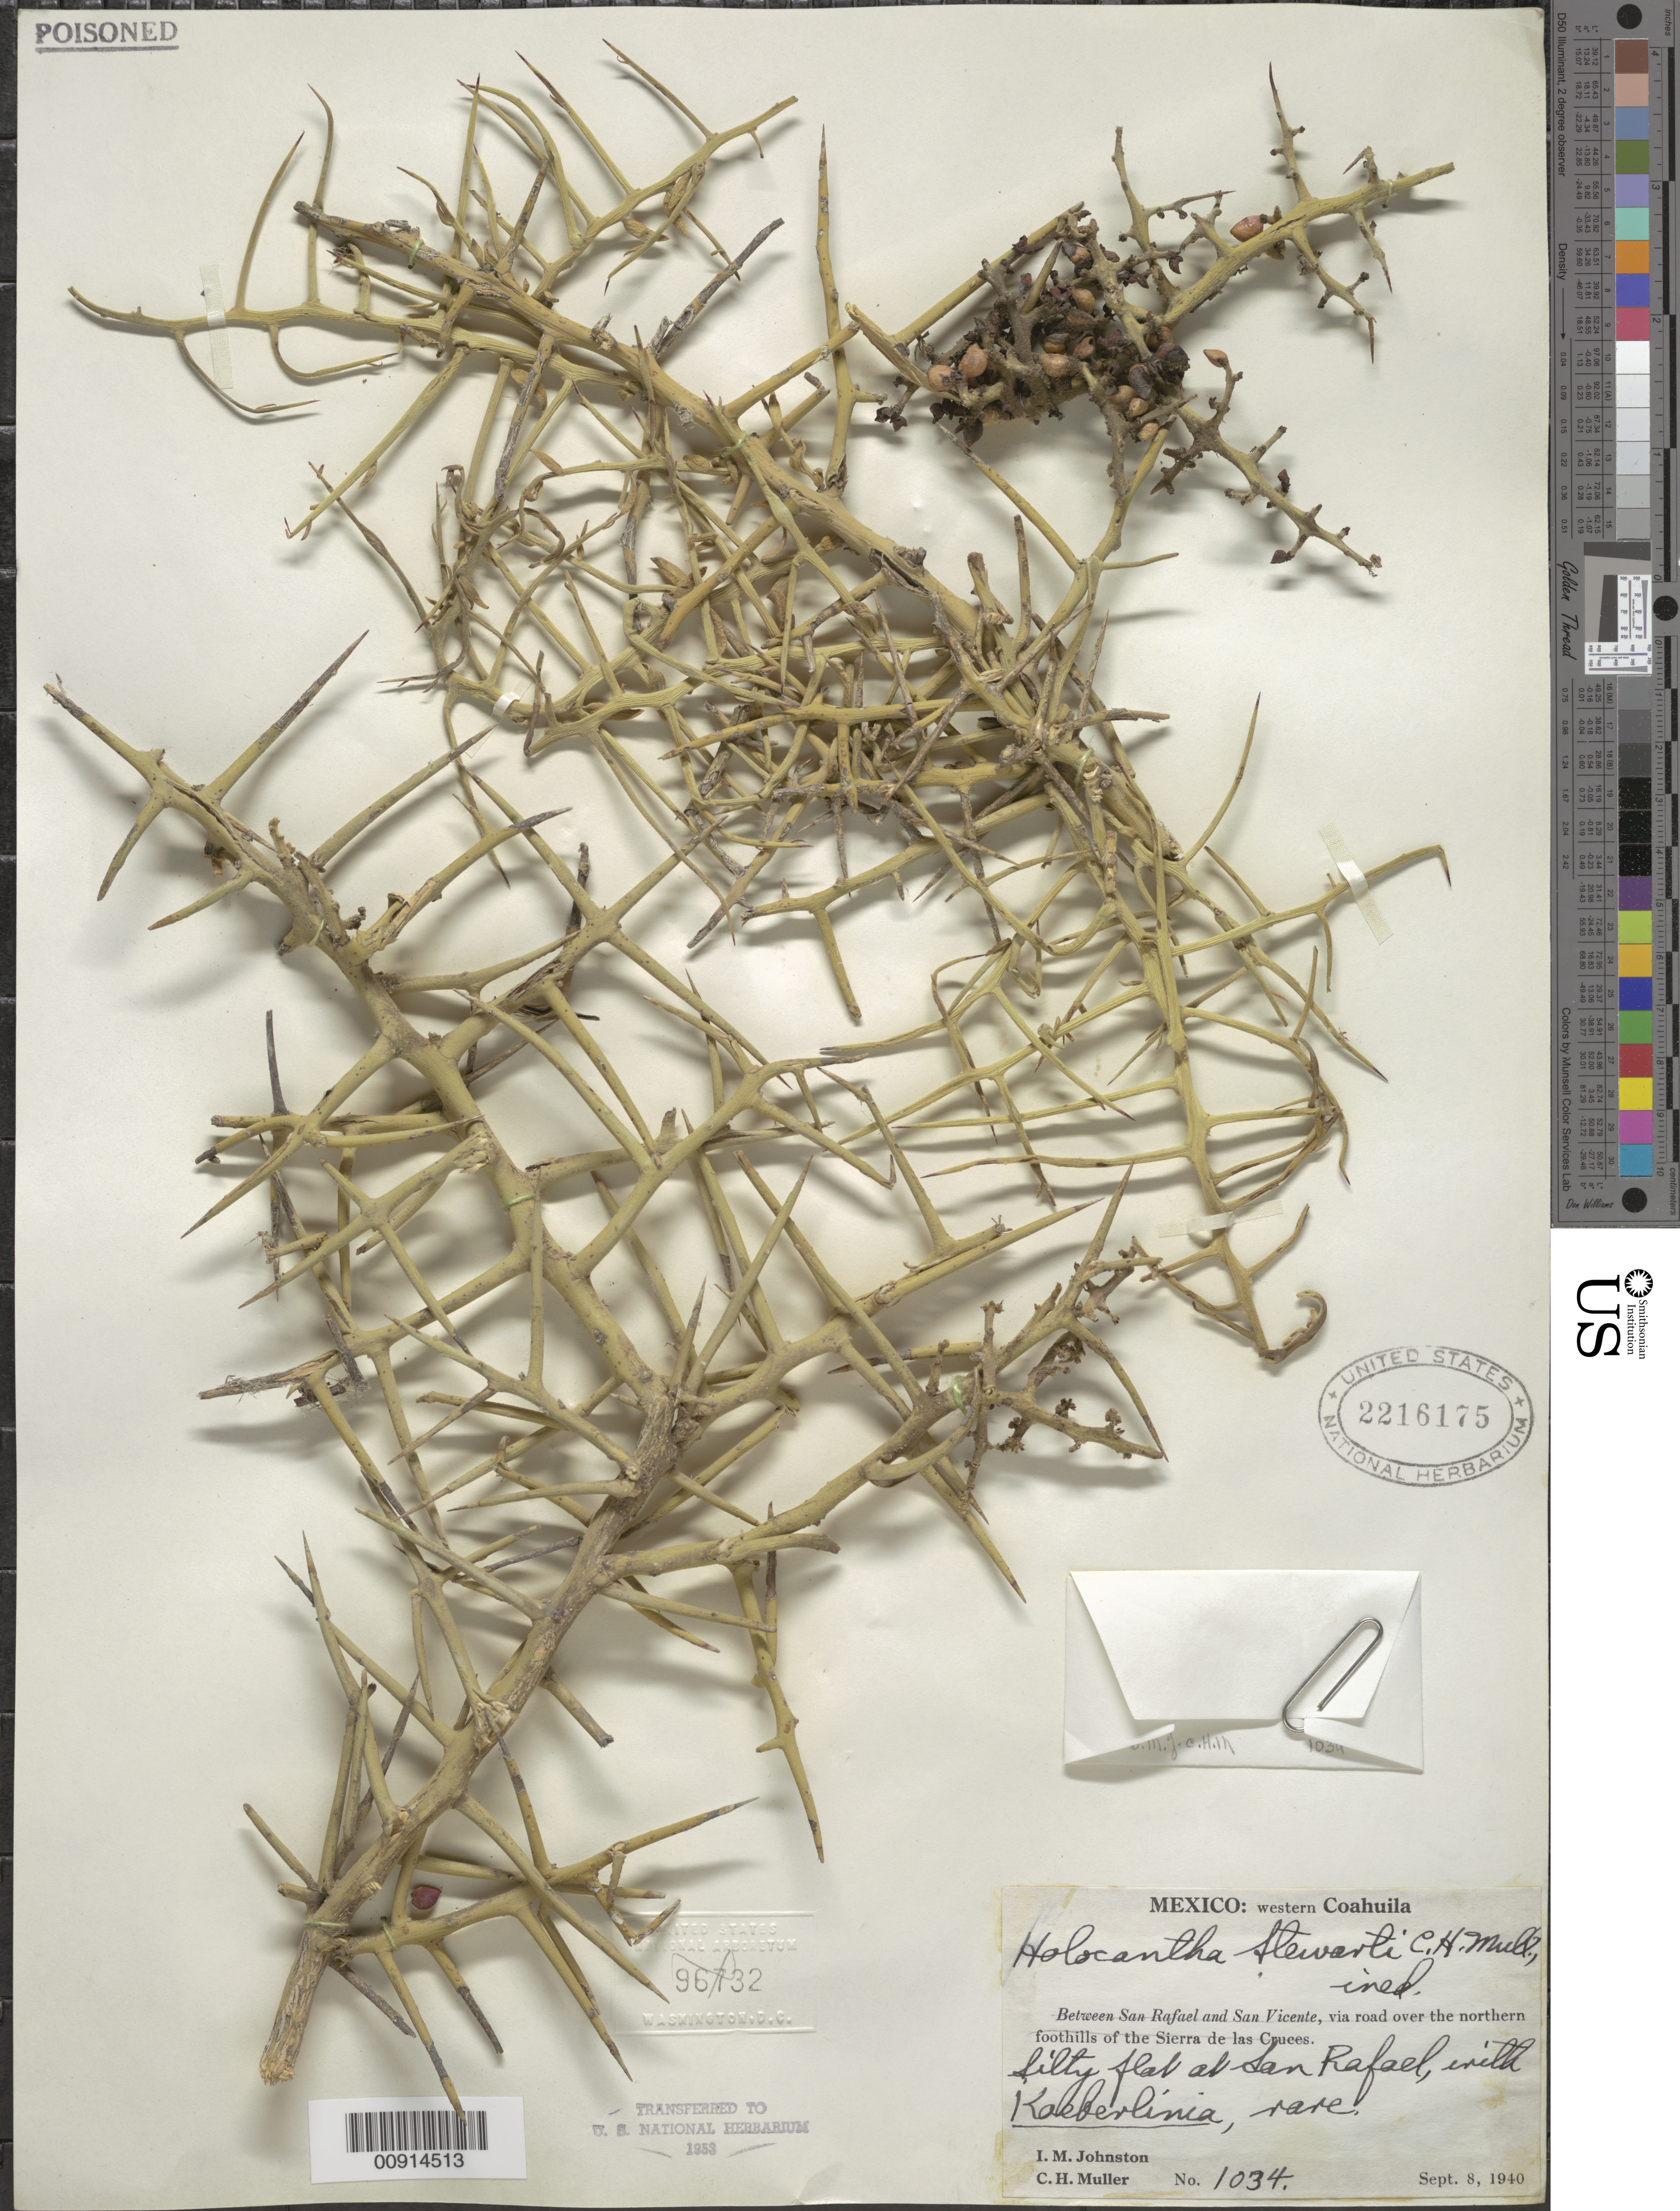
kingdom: Plantae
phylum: Tracheophyta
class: Magnoliopsida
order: Sapindales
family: Simaroubaceae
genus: Castela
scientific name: Castela stewartii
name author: (C.H. Müll.) Moran & Felger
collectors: I.M. Johnston & C. H. Muller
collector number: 1034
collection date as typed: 08 Sep 1940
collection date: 1940-09-08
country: Mexico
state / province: Coahuila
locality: At San Rafael. Western Coahuila.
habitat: Silty flat, with Koeberlinia.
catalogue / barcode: US 2216175